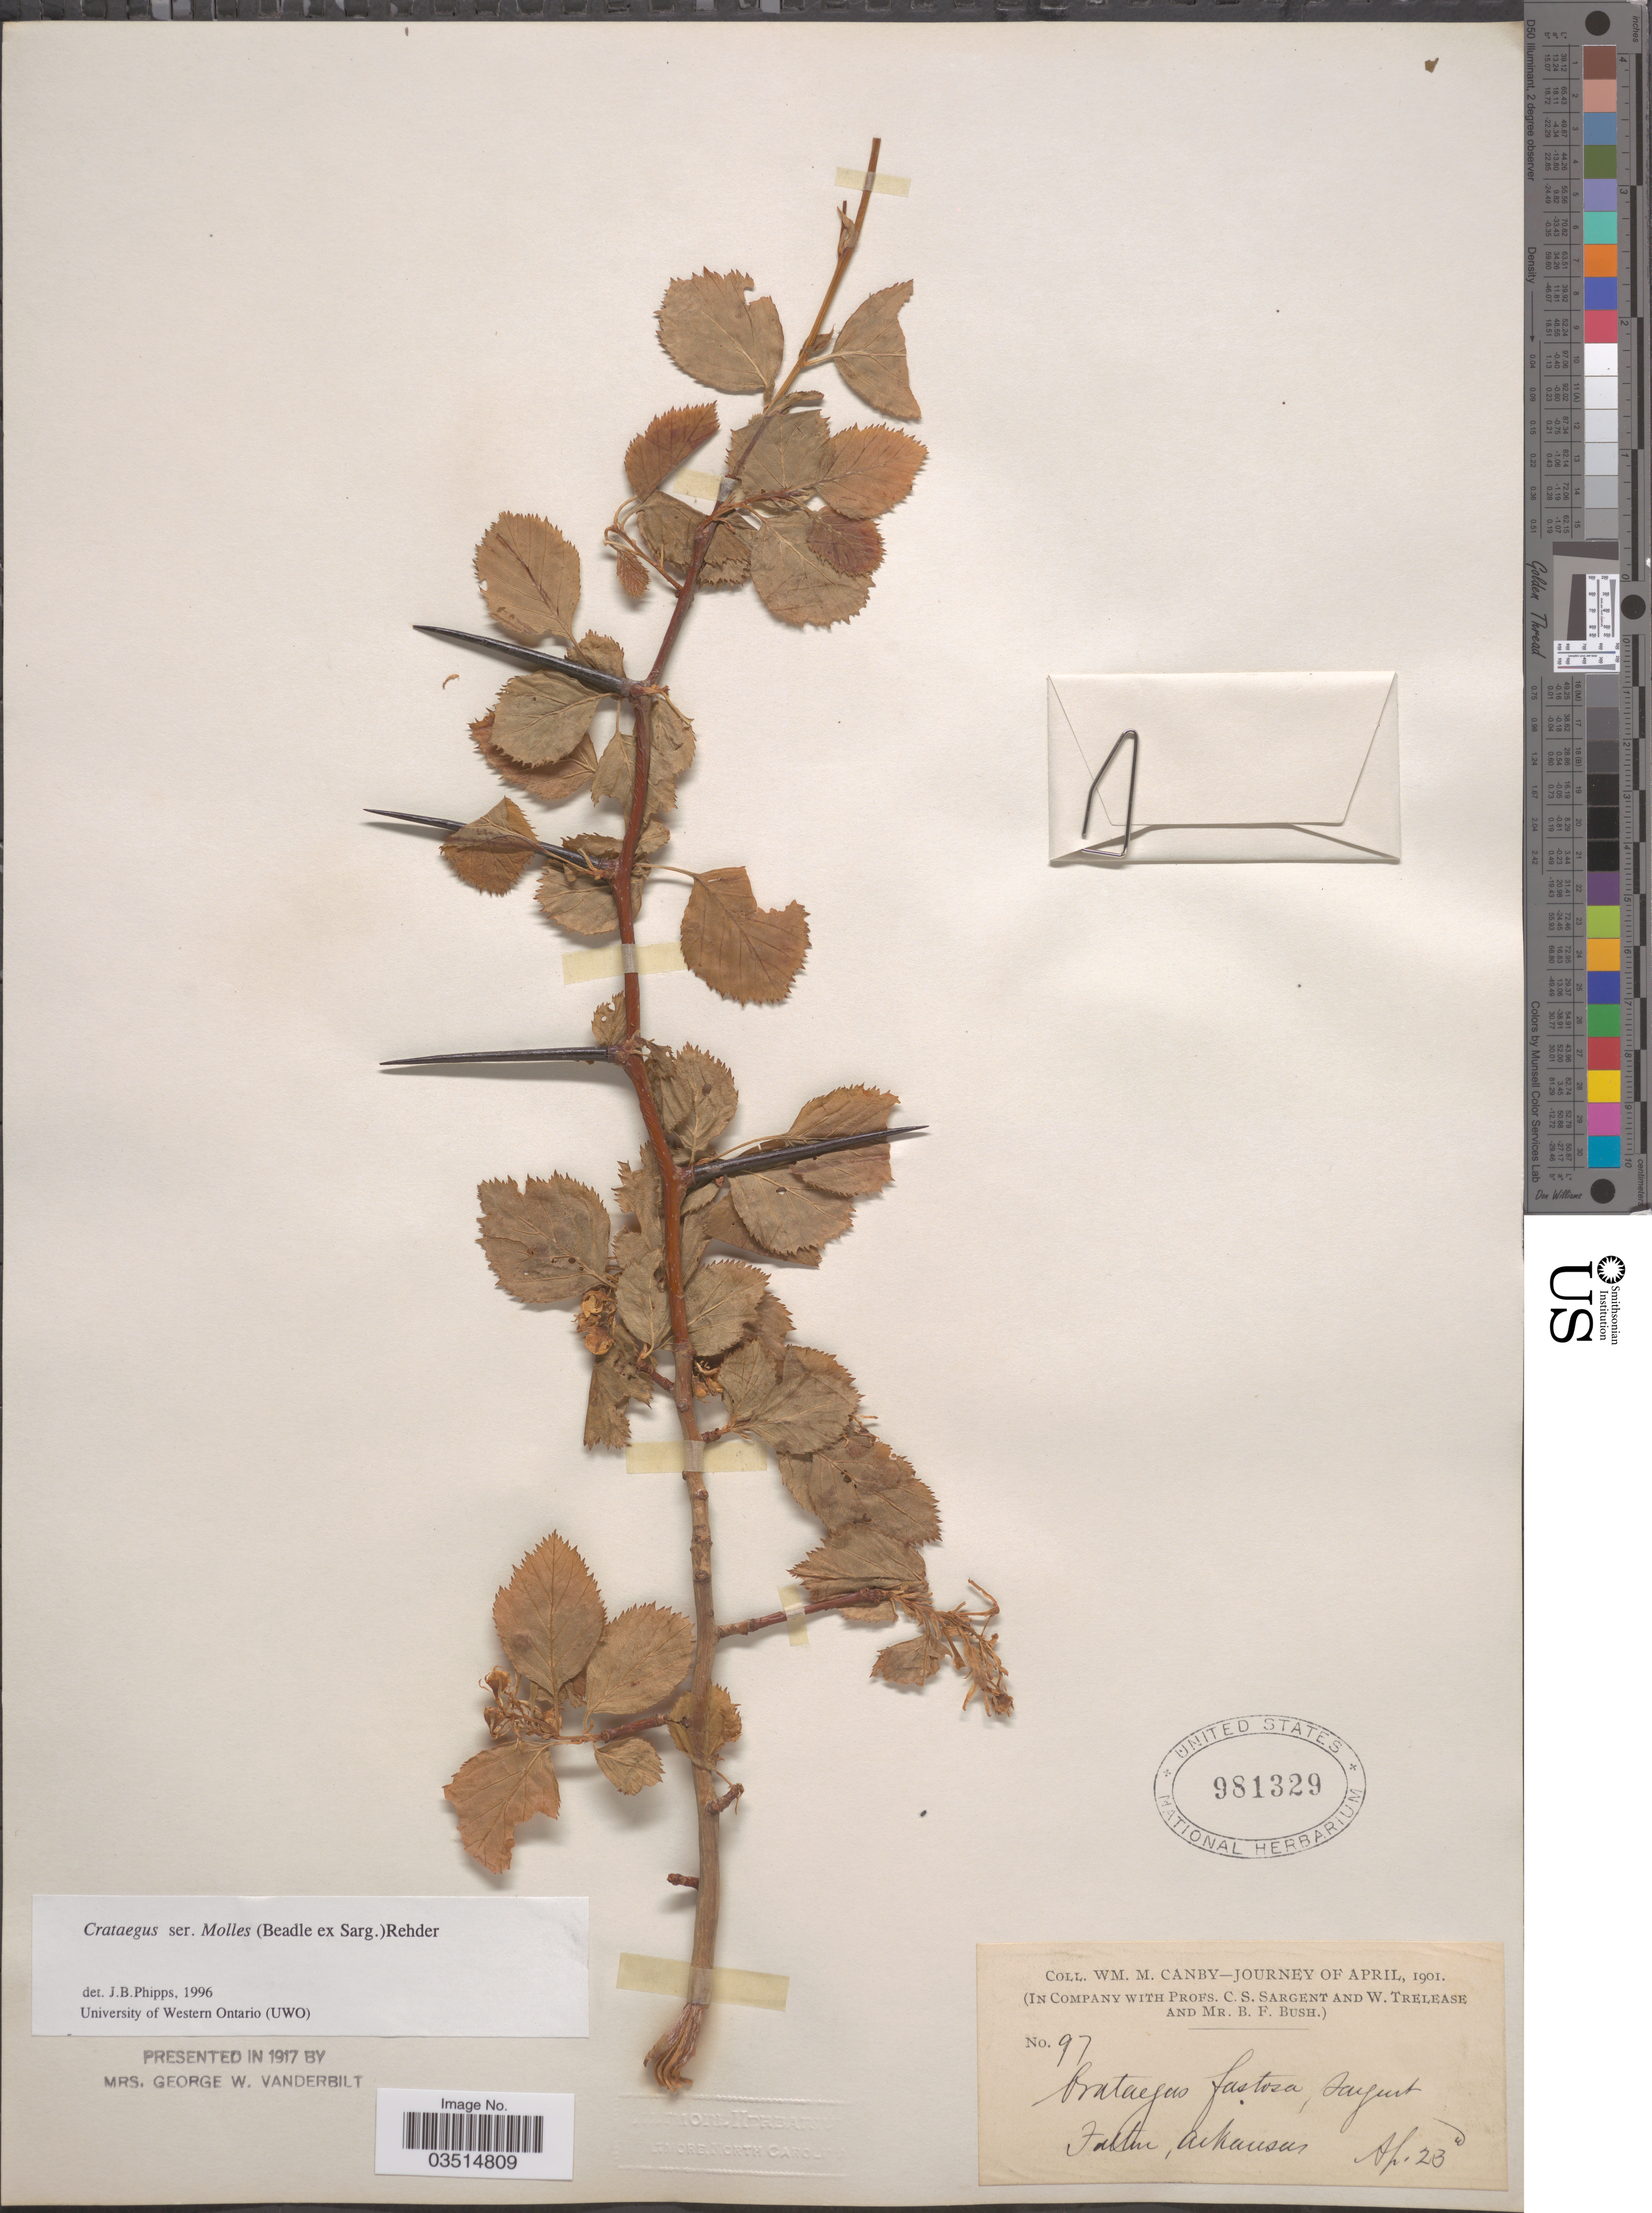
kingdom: Plantae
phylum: Tracheophyta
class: Magnoliopsida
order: Rosales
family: Rosaceae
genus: Crataegus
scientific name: Crataegus fastosa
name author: Sarg.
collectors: W. M. Canby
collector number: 97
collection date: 1901-04-23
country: United States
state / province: Arkansas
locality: Fulton.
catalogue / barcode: US 981329